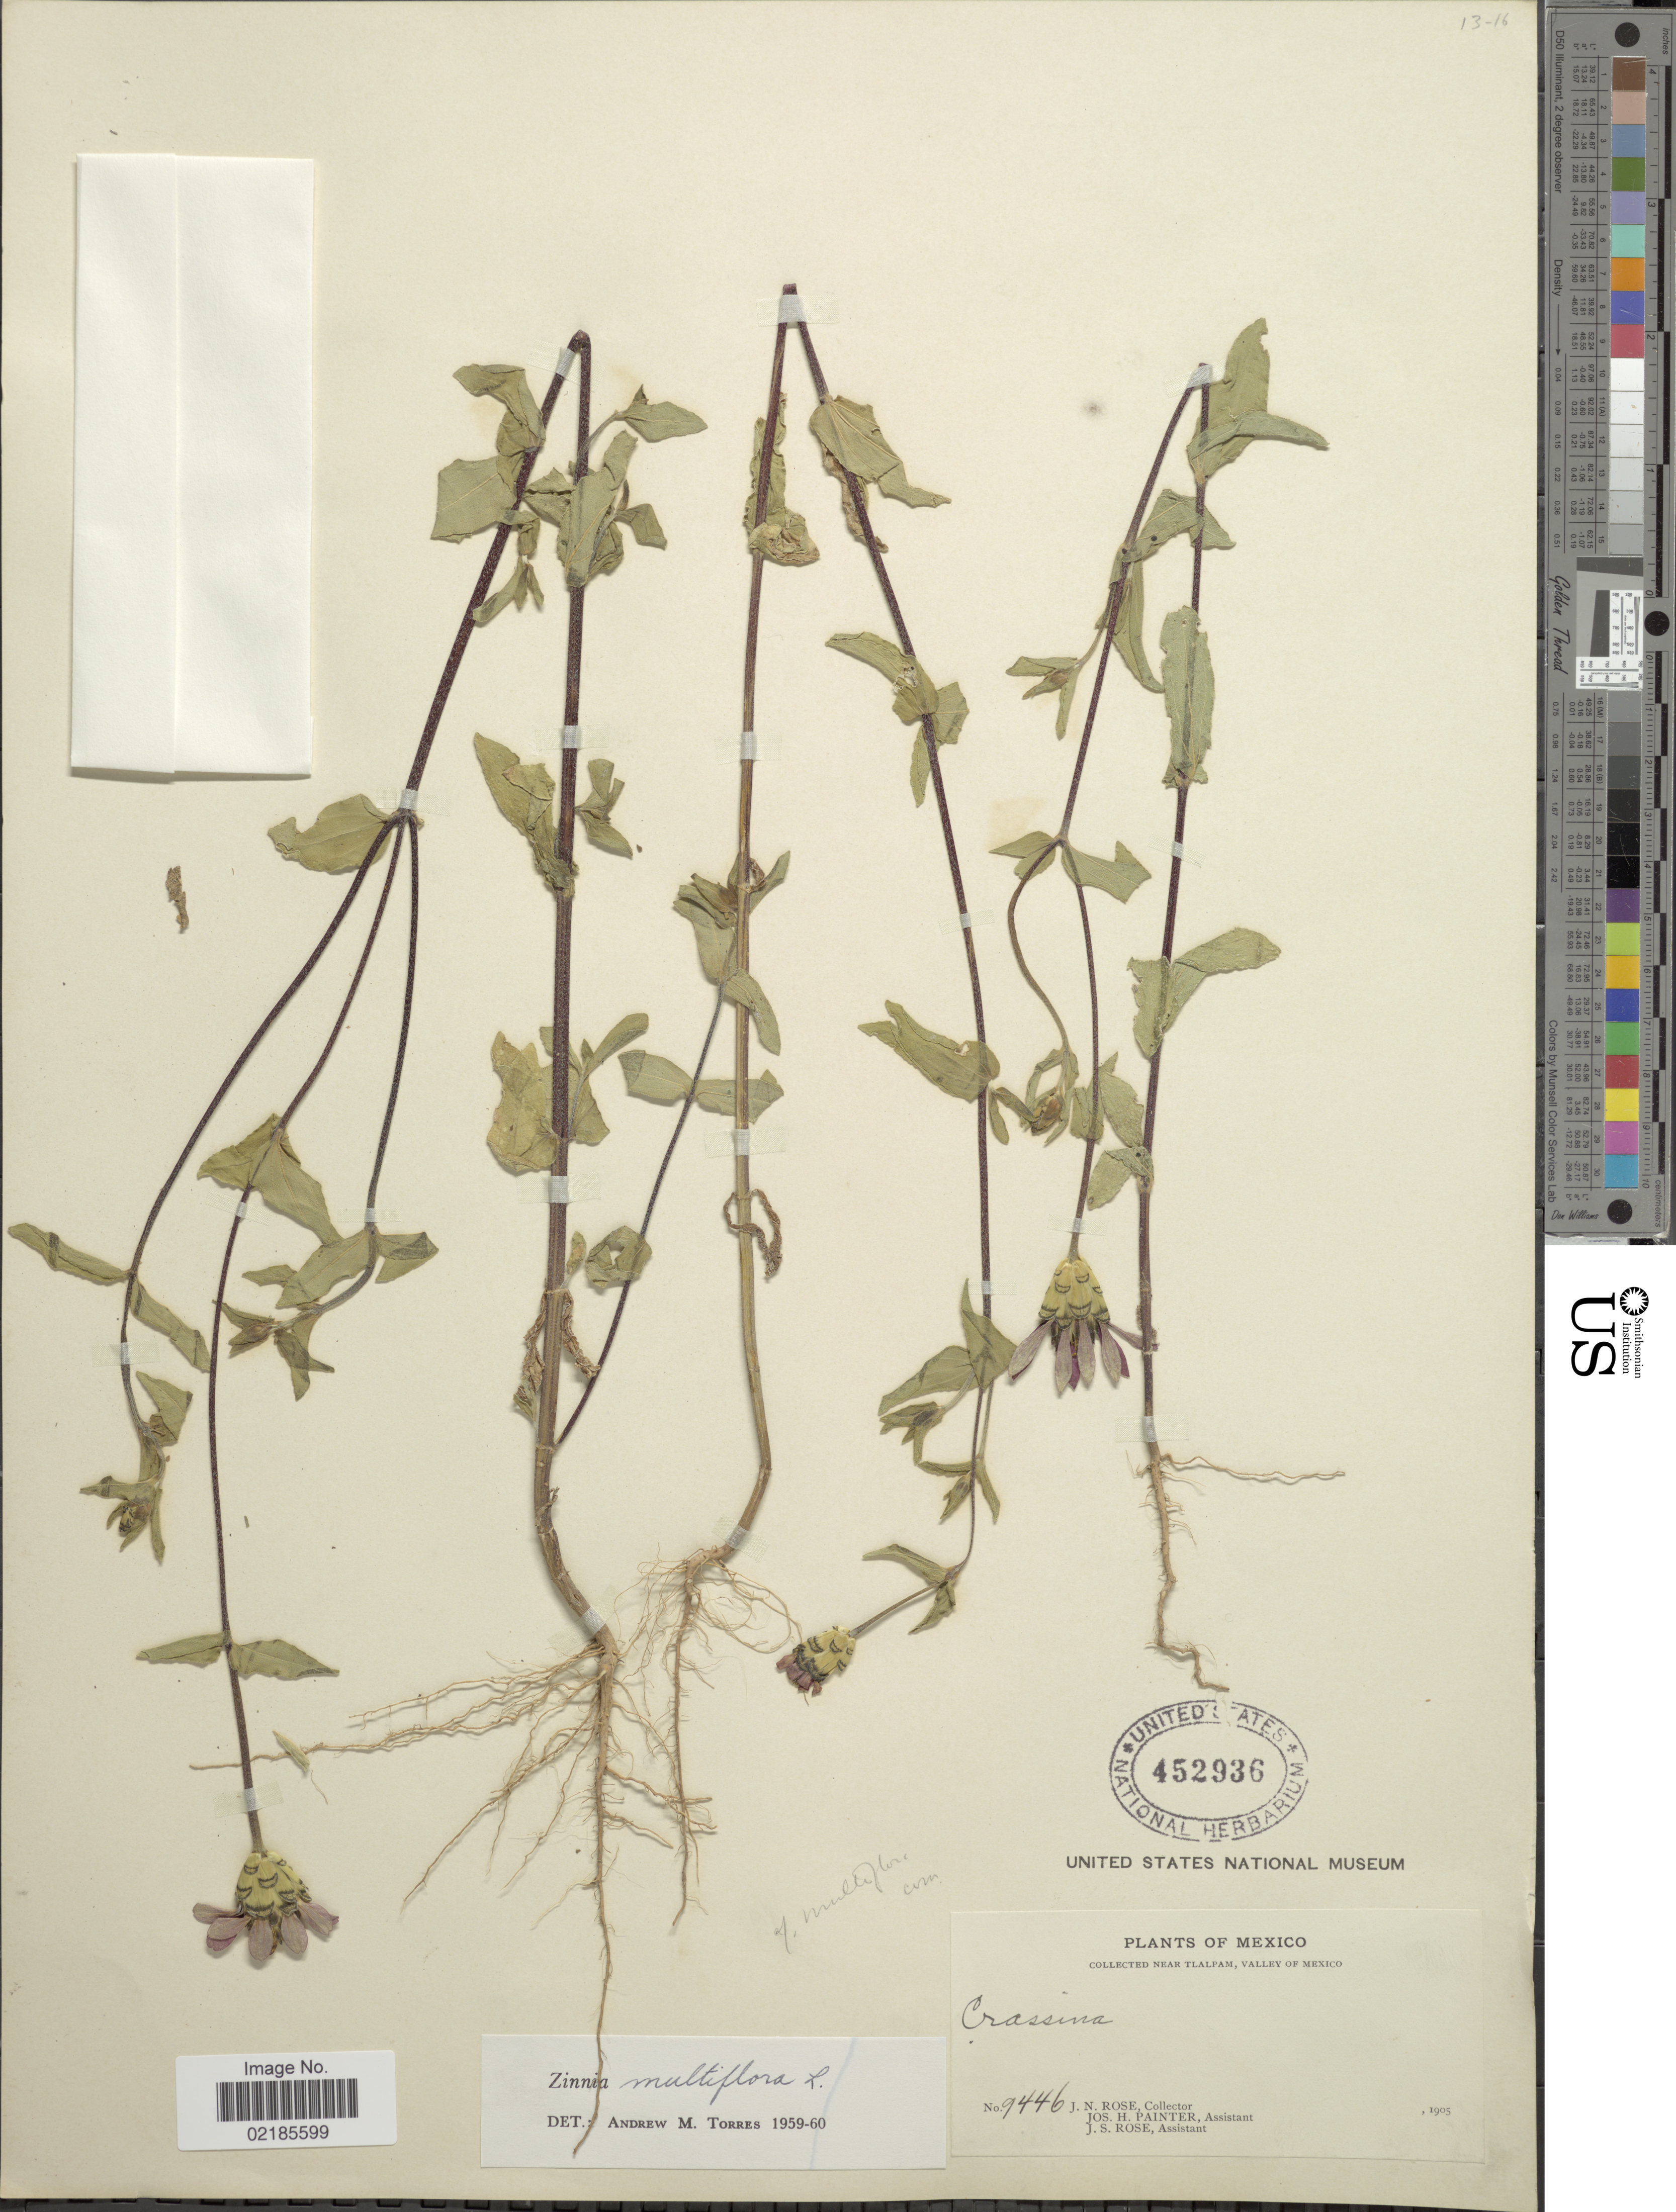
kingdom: Plantae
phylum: Tracheophyta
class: Magnoliopsida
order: Asterales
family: Asteraceae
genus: Zinnia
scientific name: Zinnia peruviana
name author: (L.) L.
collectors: J. N. Rose, J. H. Painter & J. S. Rose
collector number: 9446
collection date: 1905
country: Mexico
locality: Near Tlalpam, Valley of Mexico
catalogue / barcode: US 452936